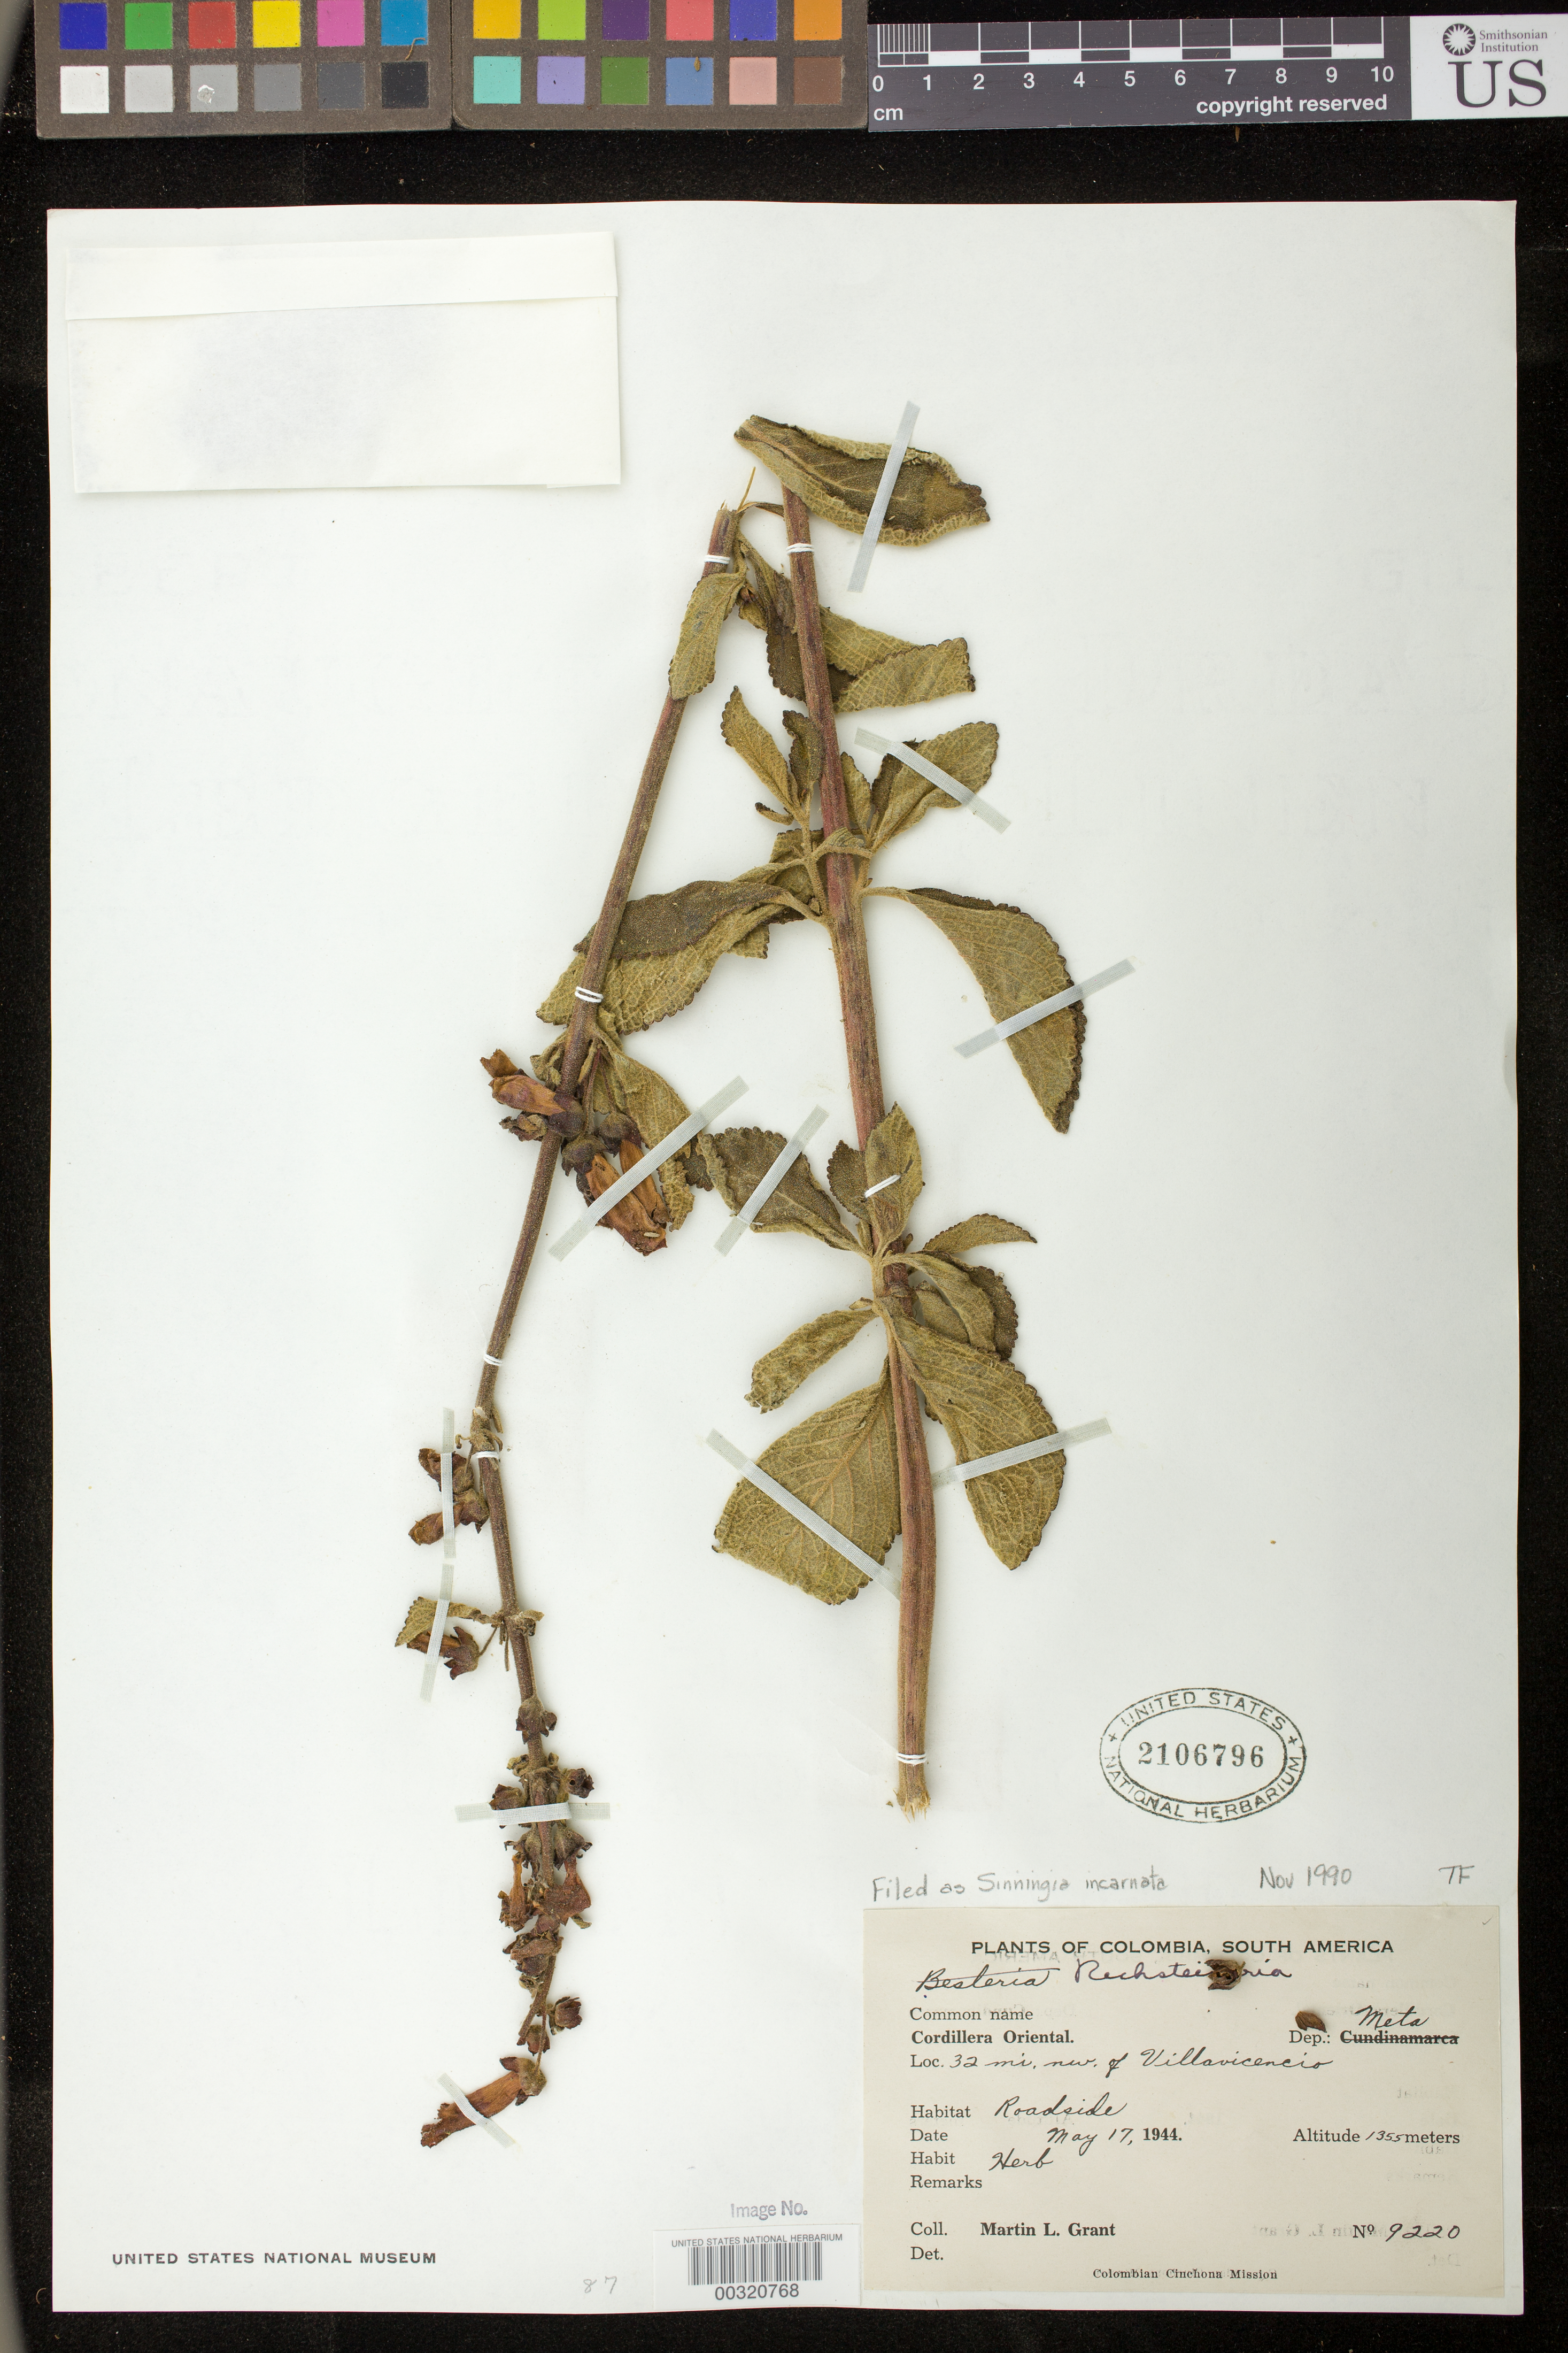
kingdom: Plantae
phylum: Tracheophyta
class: Magnoliopsida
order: Lamiales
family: Gesneriaceae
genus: Sinningia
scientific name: Sinningia incarnata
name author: (Aubl.) D.L. Denham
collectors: M. L. Grant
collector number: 9220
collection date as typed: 17 May 1944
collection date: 1944-05-17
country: Colombia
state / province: Meta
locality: Cordillera Oriental, 32 mi. NW of Villavicencio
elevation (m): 355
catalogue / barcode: US 2106796